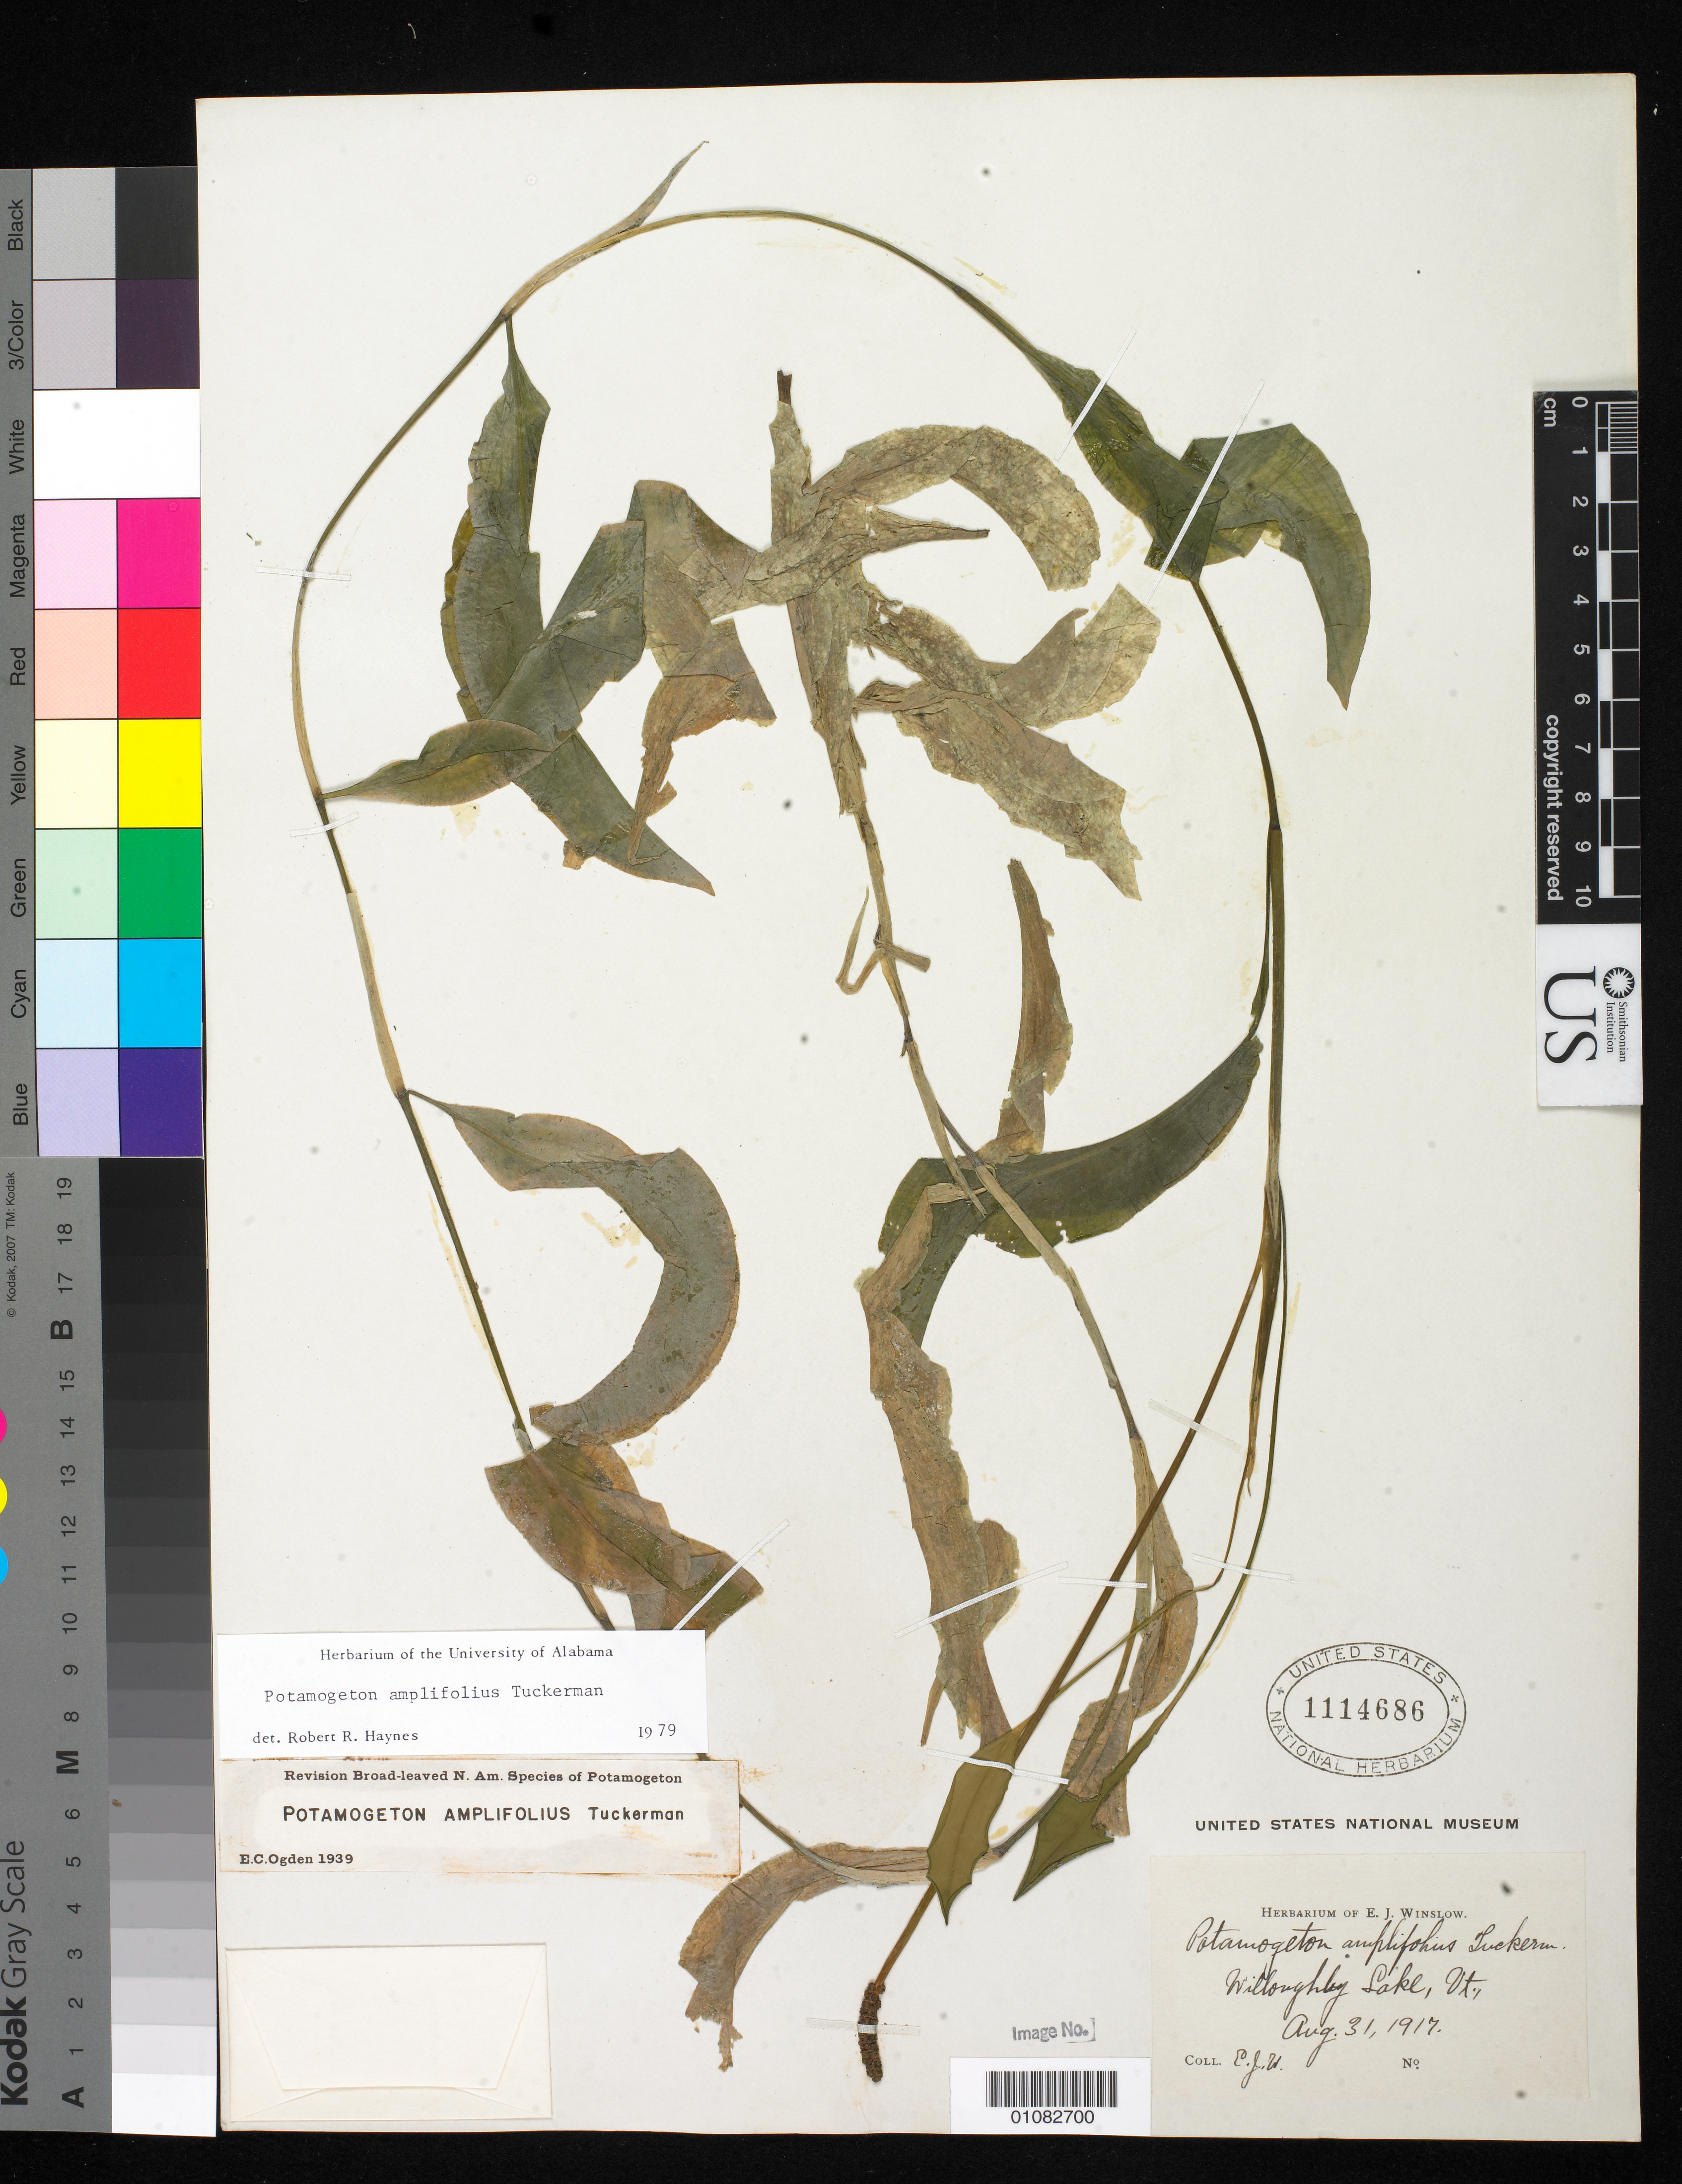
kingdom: Plantae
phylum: Tracheophyta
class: Liliopsida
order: Alismatales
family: Potamogetonaceae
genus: Potamogeton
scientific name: Potamogeton amplifolius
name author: Tuckerm.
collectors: E. Winslow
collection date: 1917-08-31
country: United States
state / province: Vermont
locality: Willoughby Lake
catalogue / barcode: US 1114686